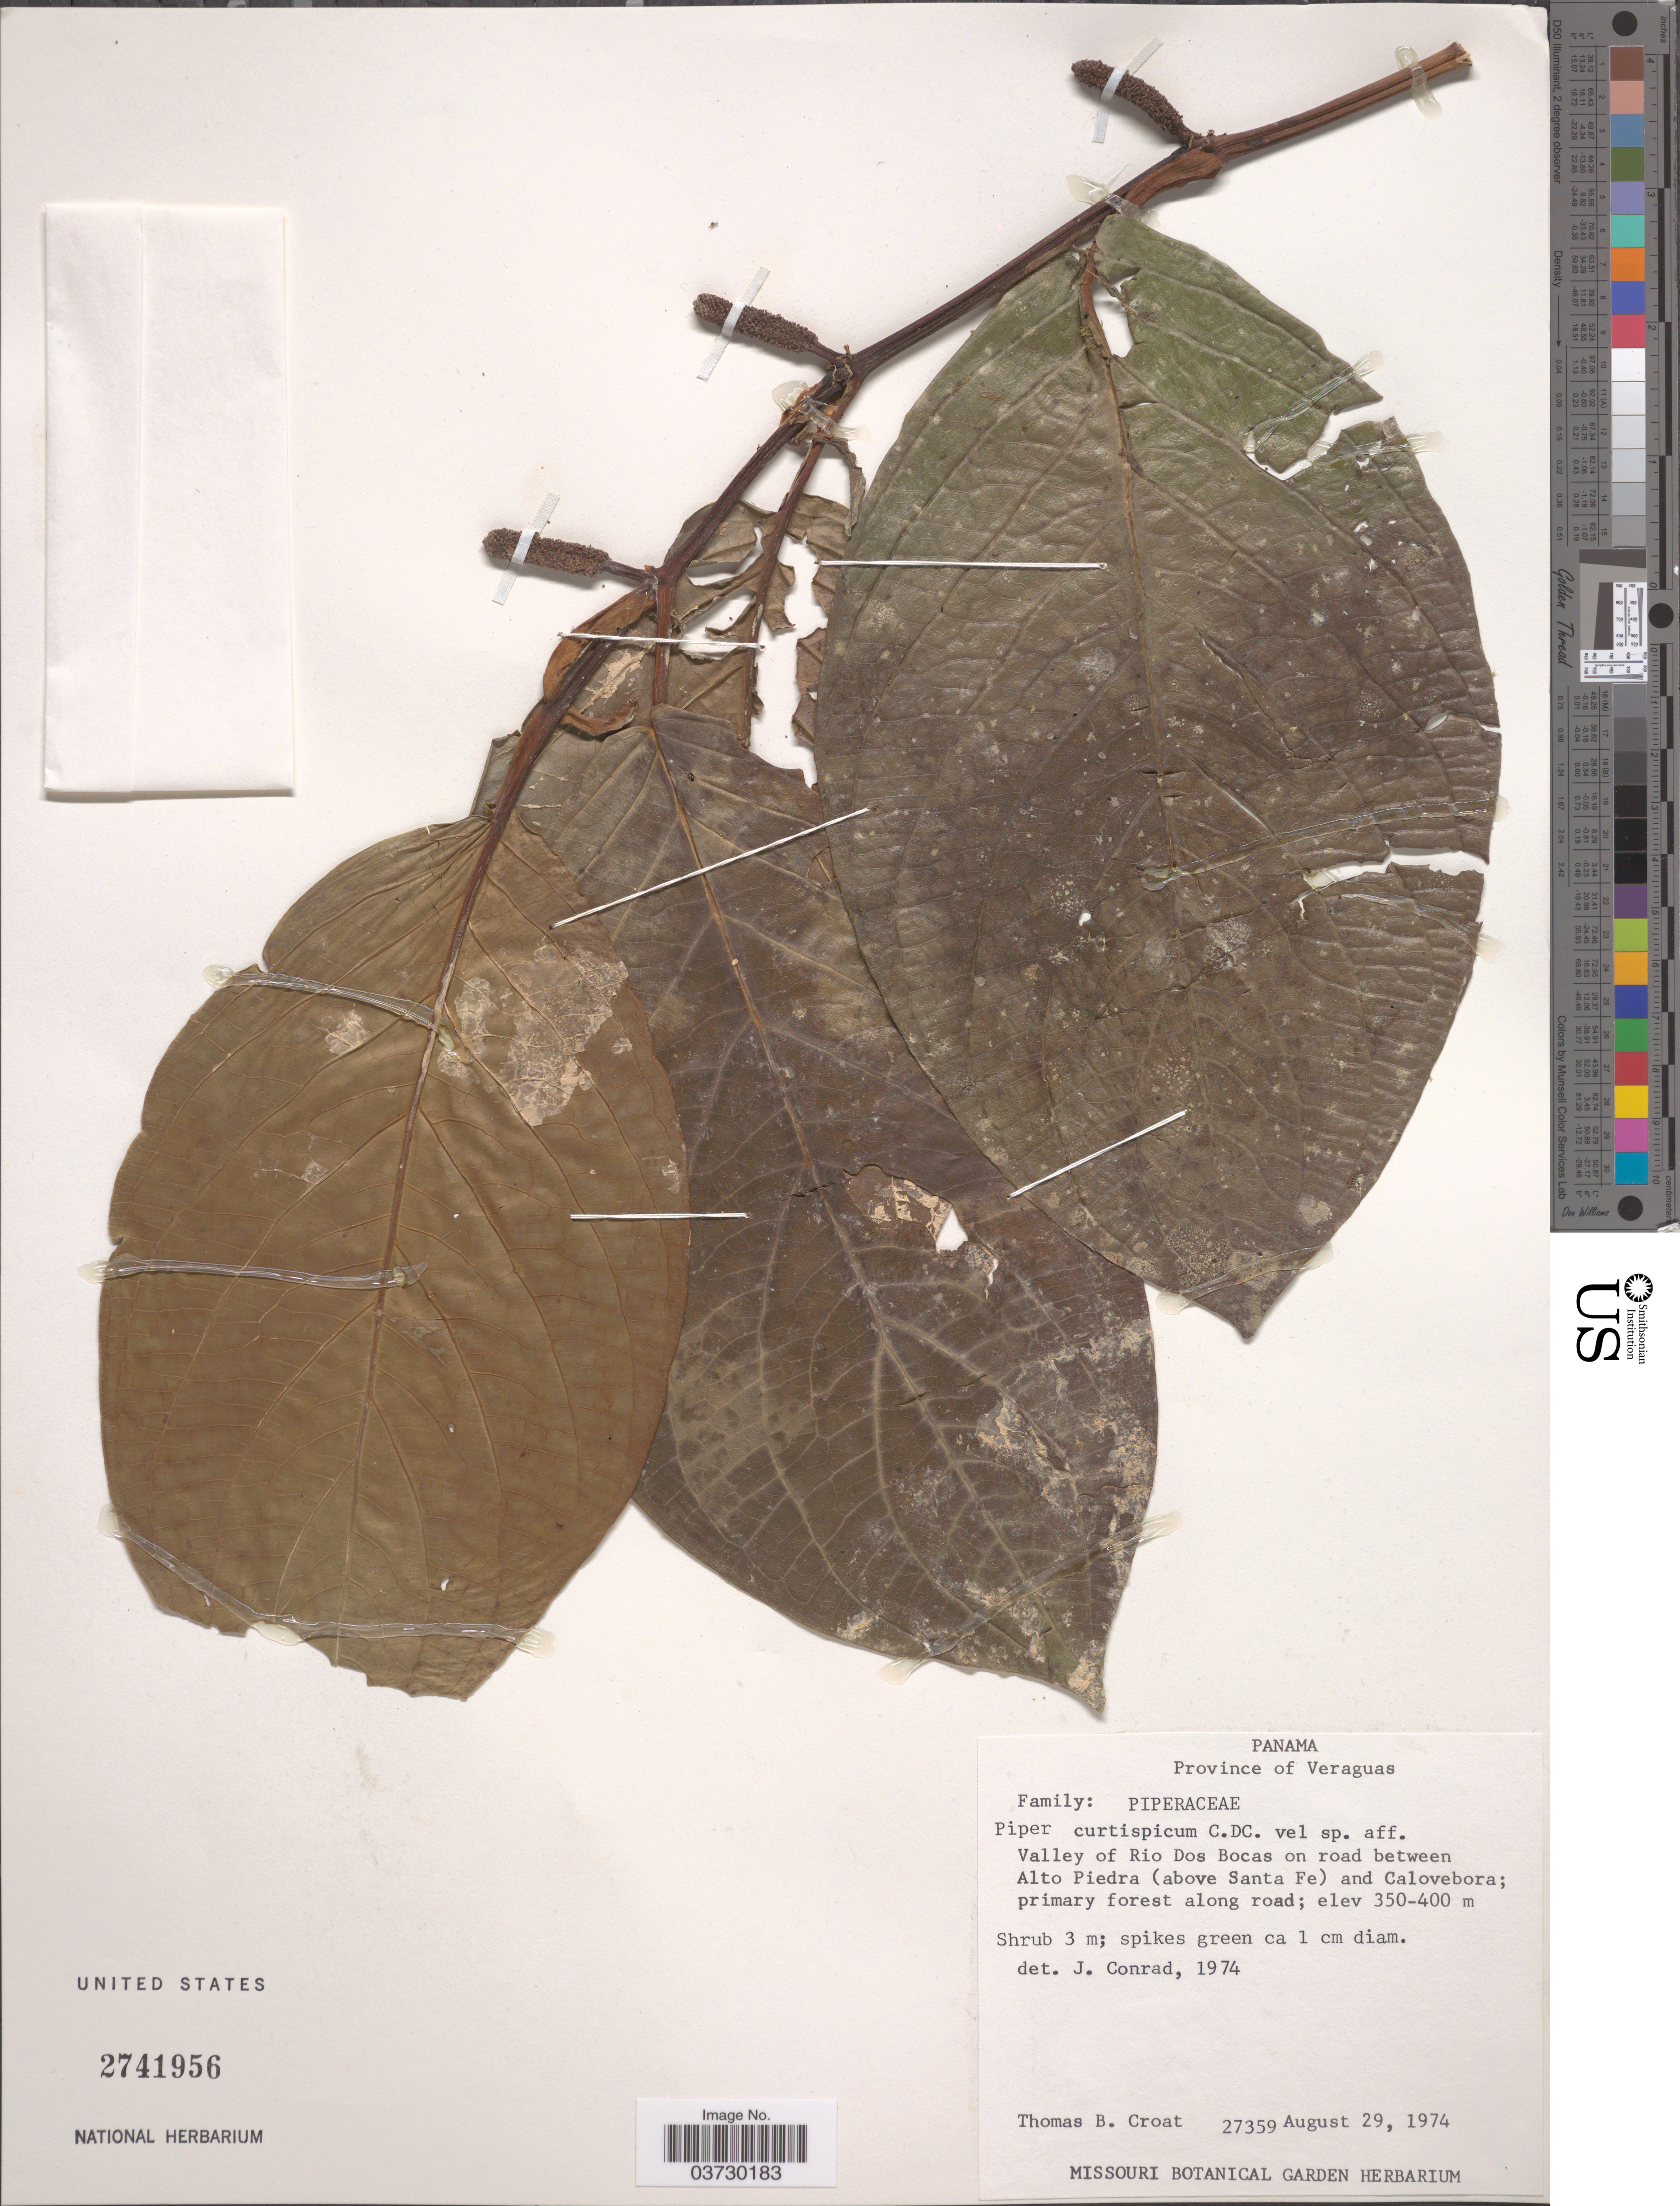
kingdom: Plantae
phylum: Tracheophyta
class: Magnoliopsida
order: Piperales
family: Piperaceae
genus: Piper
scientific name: Piper curtispicum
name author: C. DC. in Pittier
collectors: T. B. Croat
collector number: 27359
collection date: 1974-08-29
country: Panama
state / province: Veraguas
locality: Valley of Rio Dos Bocas on road between Alto Piedro (above Santa Fe) and Calovebora; primary forest along road.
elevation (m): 350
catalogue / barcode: US 2741956